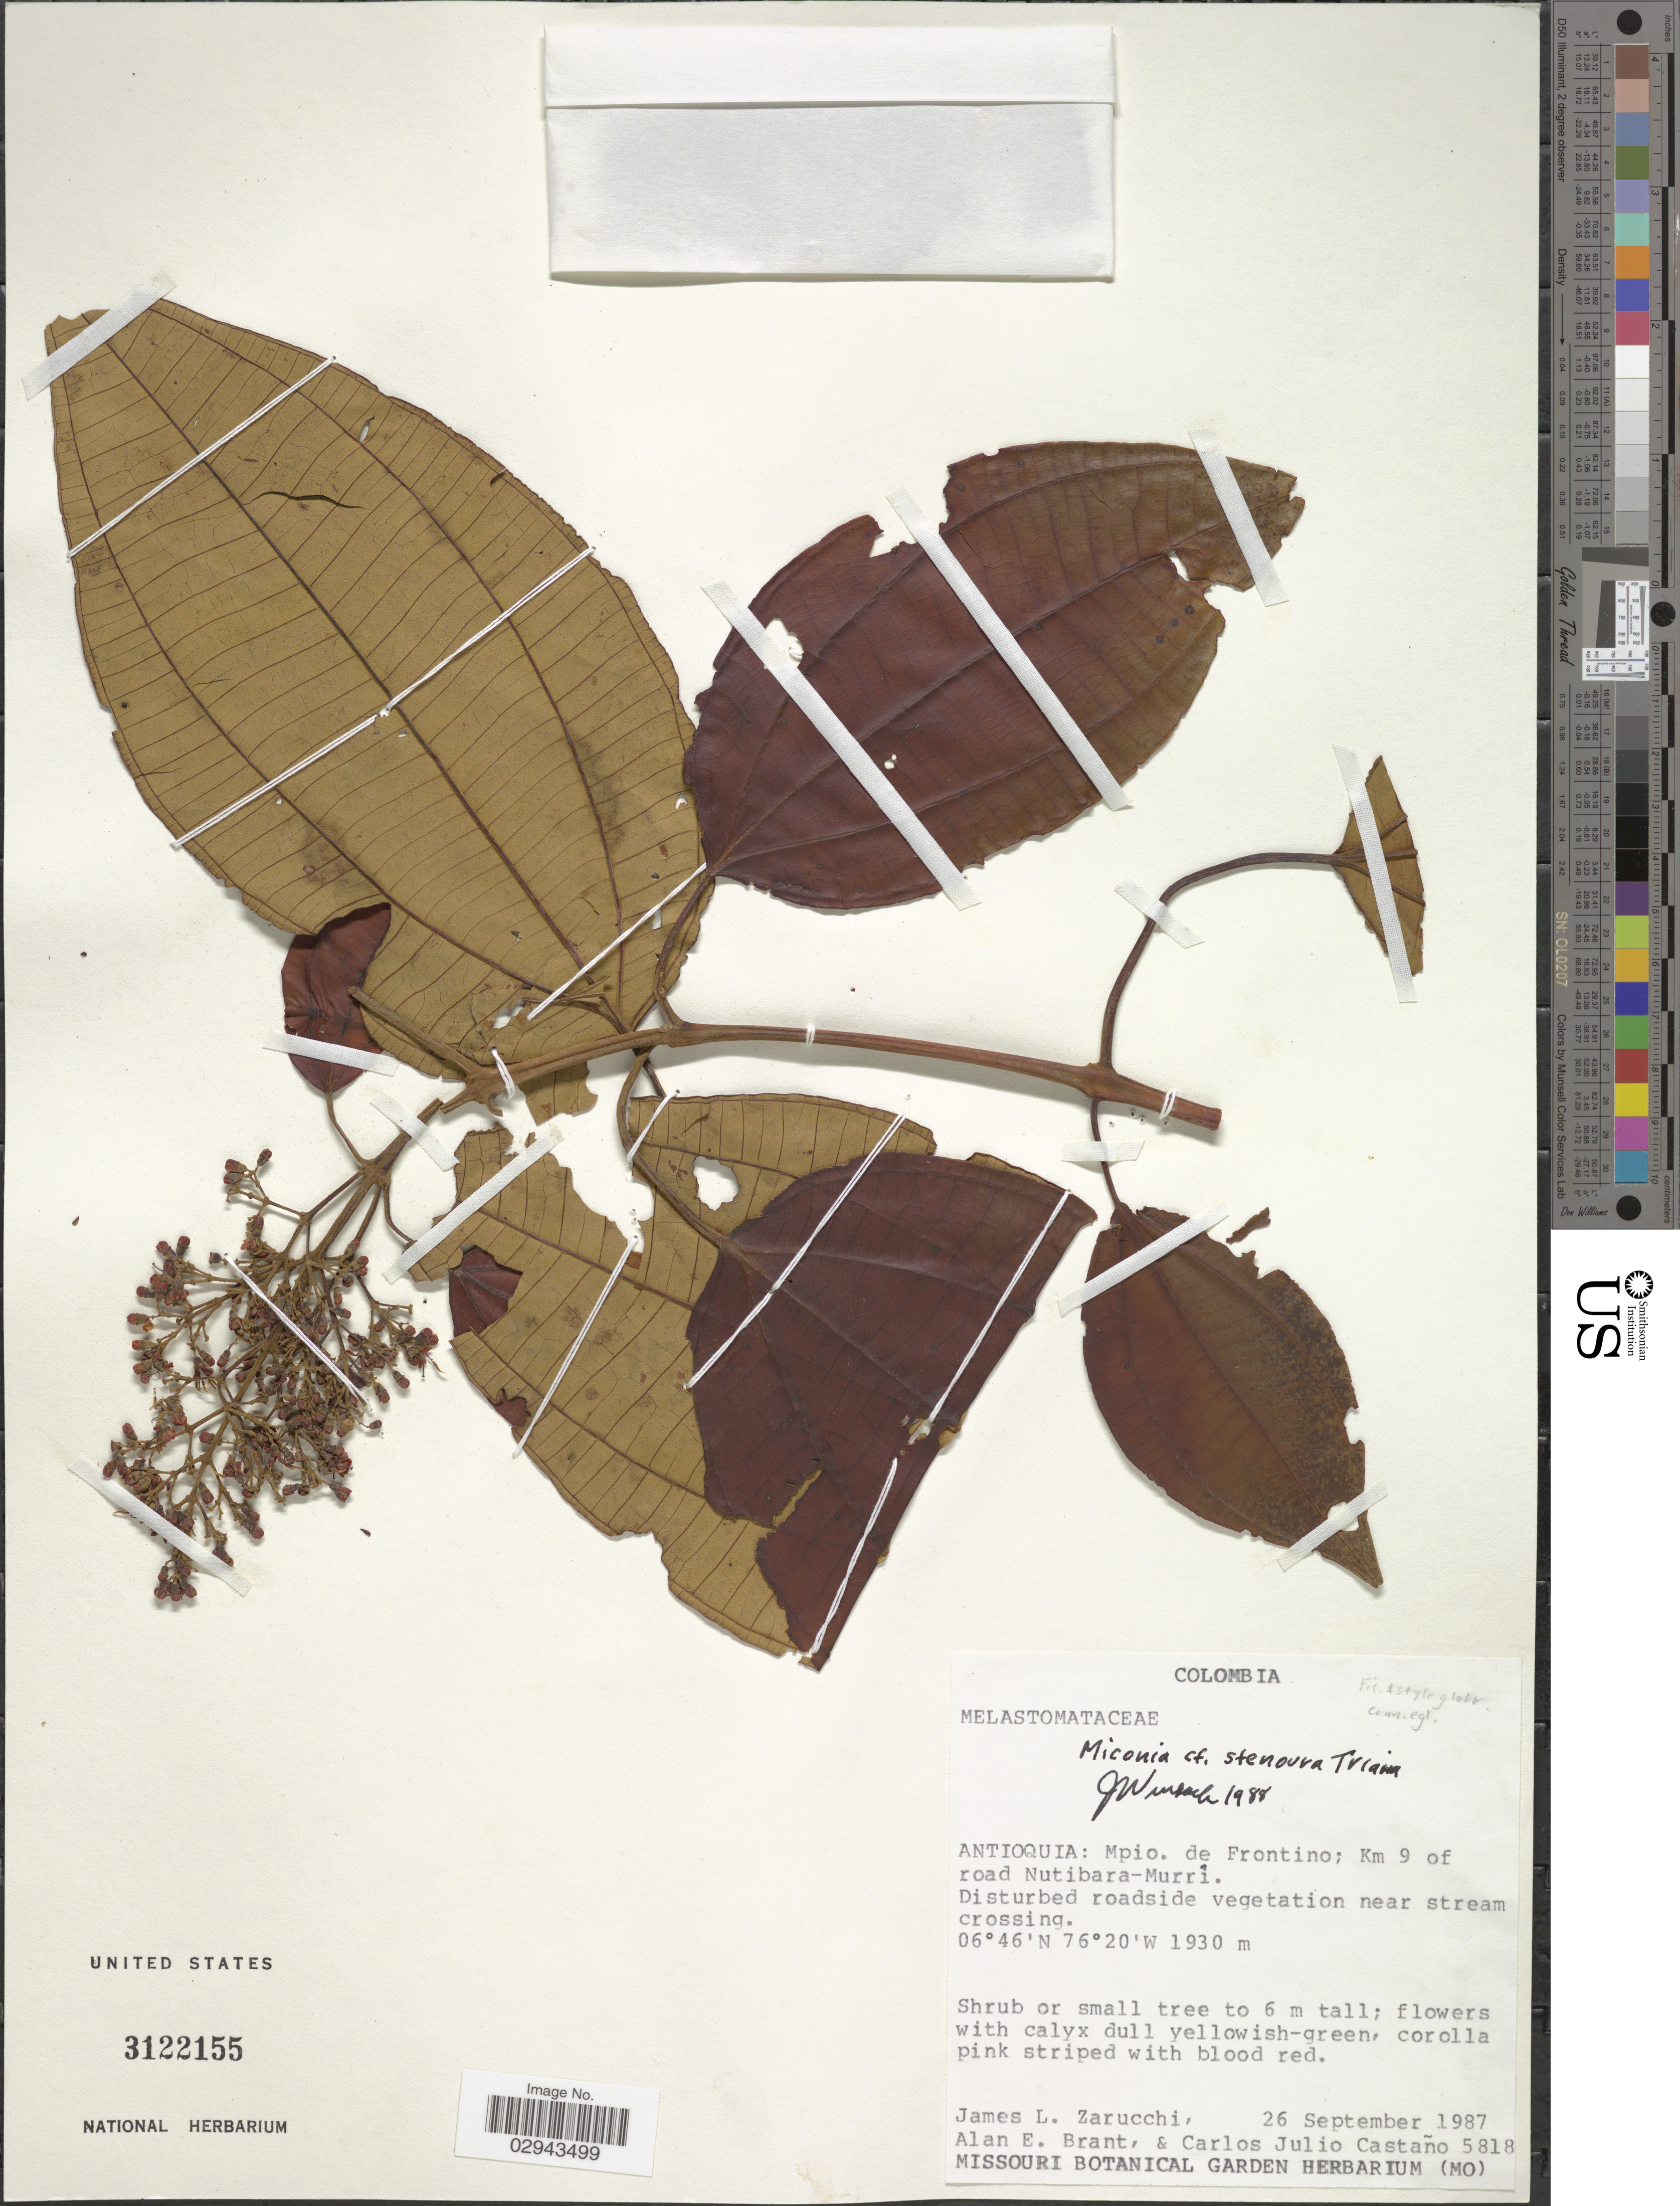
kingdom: Plantae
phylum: Tracheophyta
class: Magnoliopsida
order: Myrtales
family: Melastomataceae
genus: Miconia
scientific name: Miconia stenoura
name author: Triana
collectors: J. L. Zarucchi, A. Brant & C. Castaño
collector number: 5818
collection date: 1987-09-26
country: Colombia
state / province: Antioquia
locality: Mpio. de Frontino; Km 9 of road Nutibara-Murrí.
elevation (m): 1930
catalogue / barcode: US 3122155